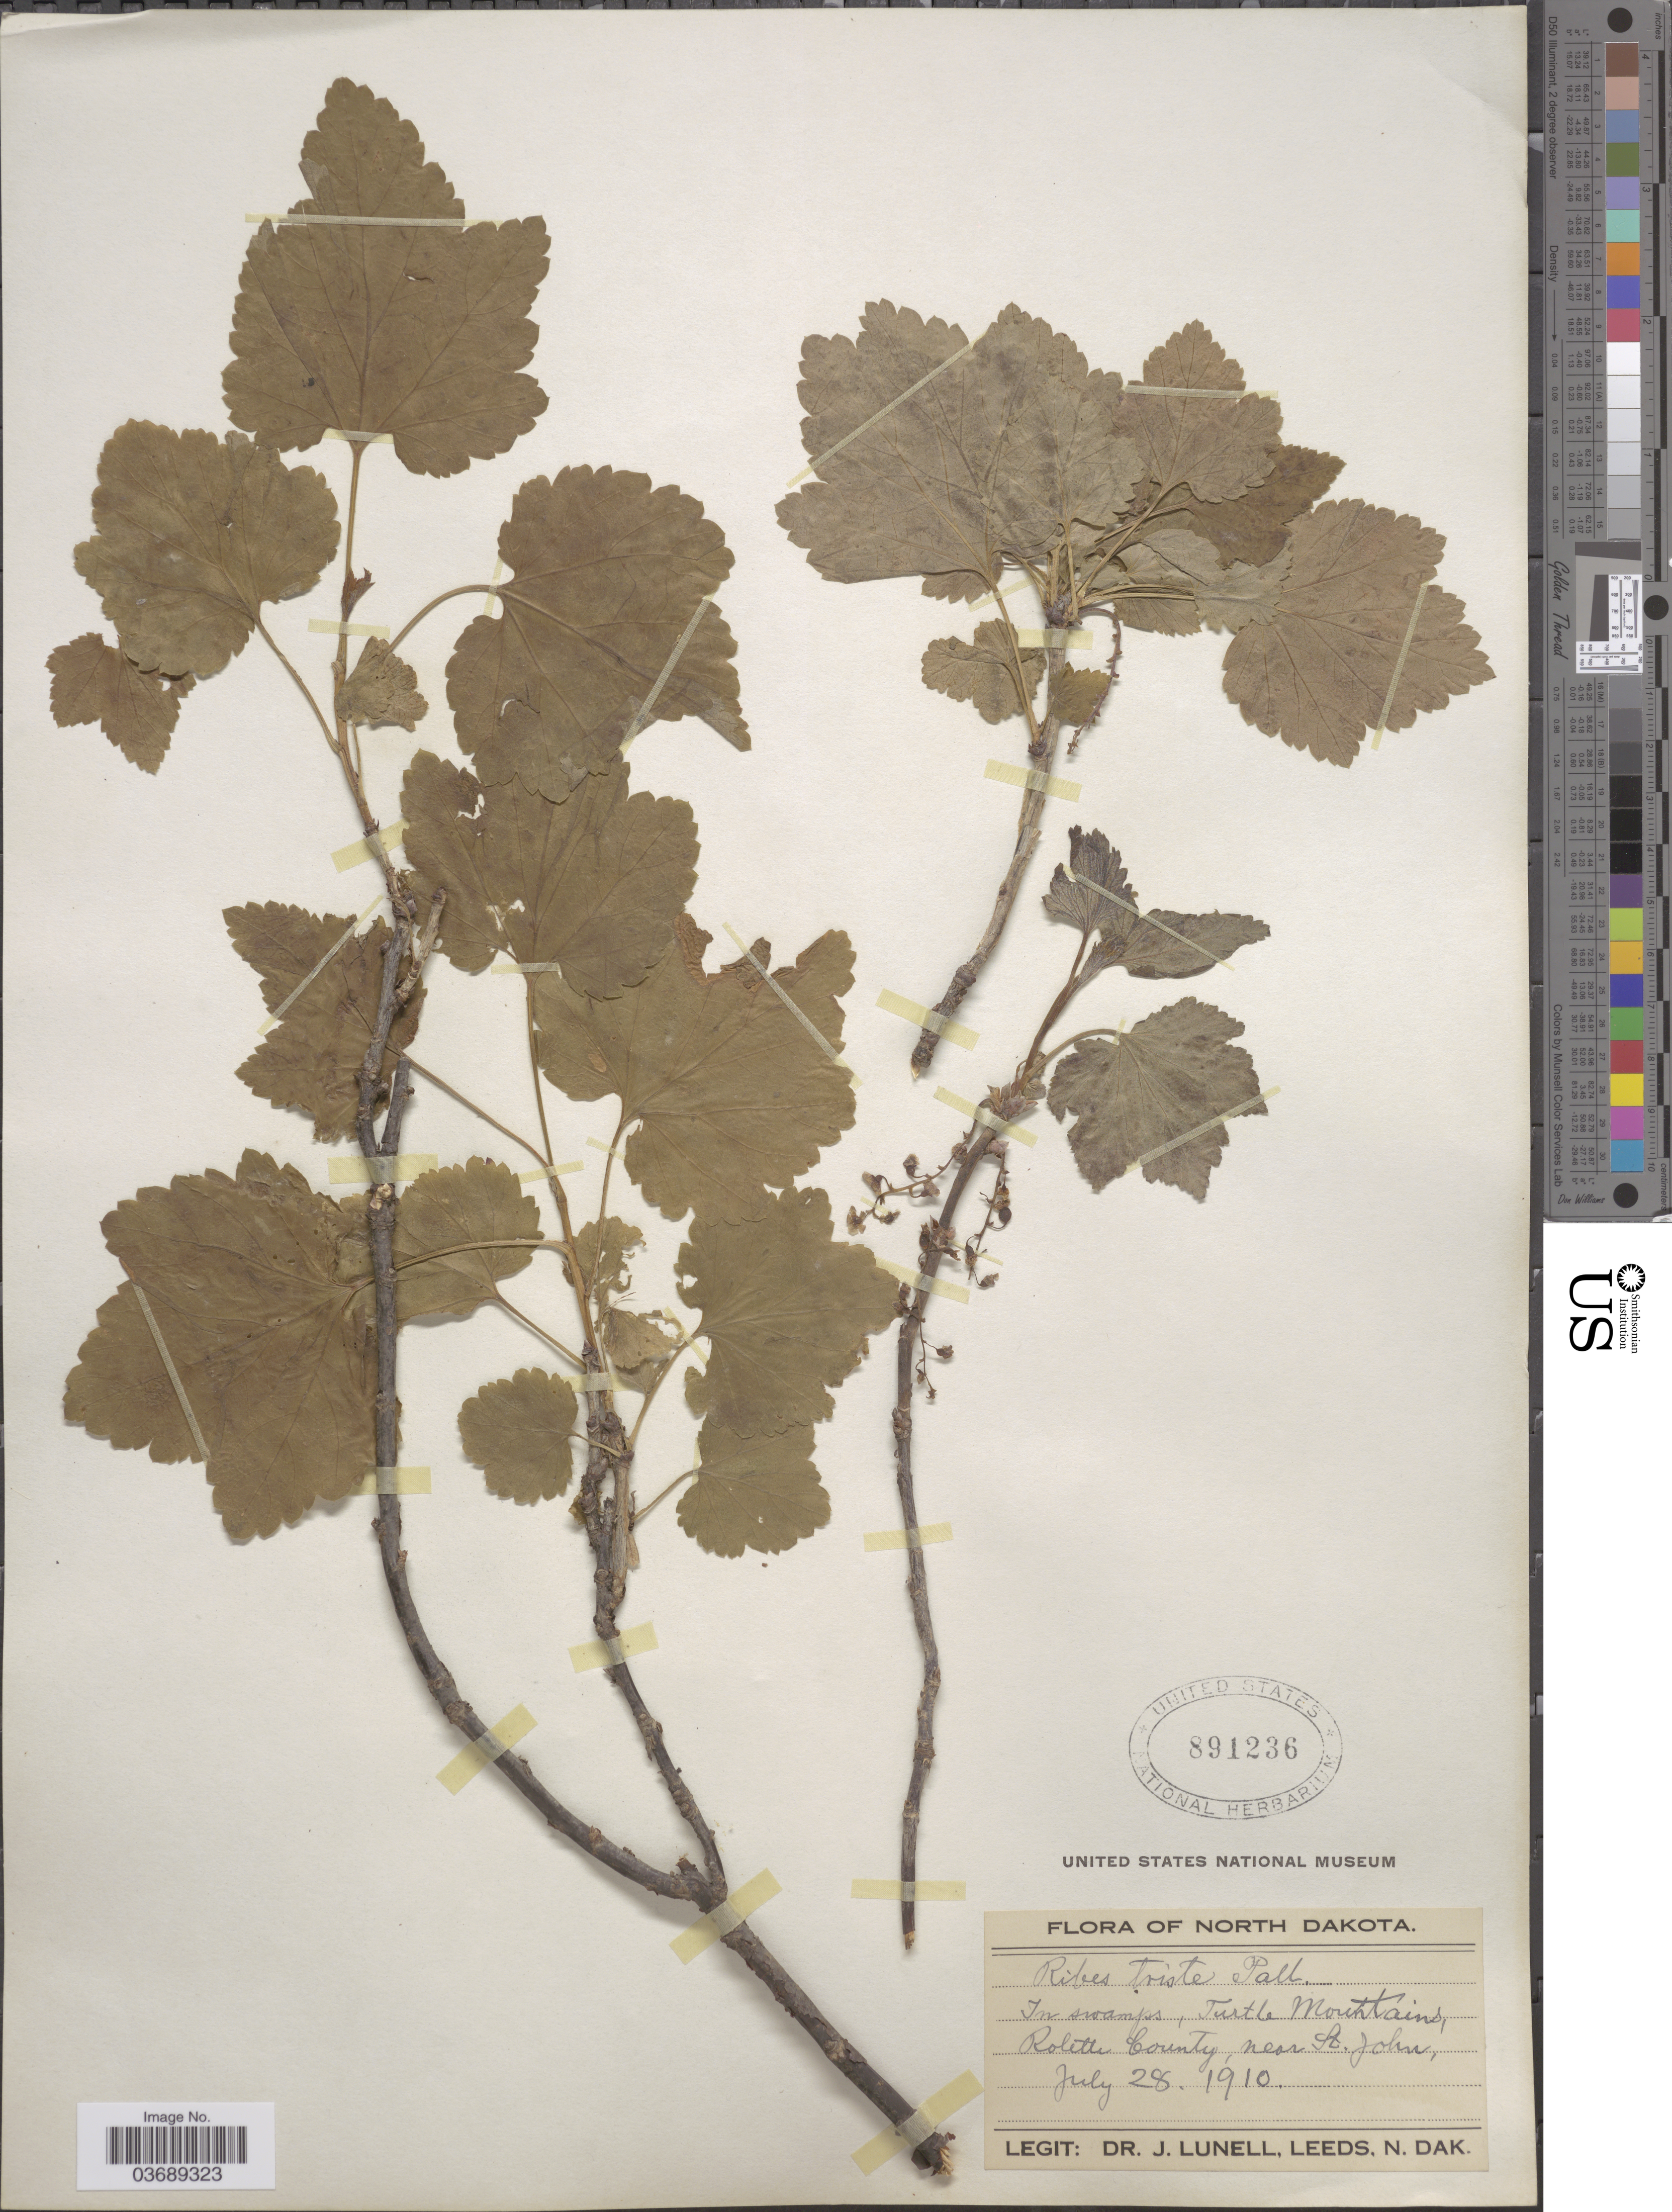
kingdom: Plantae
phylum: Tracheophyta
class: Magnoliopsida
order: Saxifragales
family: Grossulariaceae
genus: Ribes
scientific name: Ribes triste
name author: Pall.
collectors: J. Leeds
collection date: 1910-07-28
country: United States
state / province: North Dakota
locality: In swamps, Turtle Mountains. Rolette County, near St. John.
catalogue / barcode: US 891236